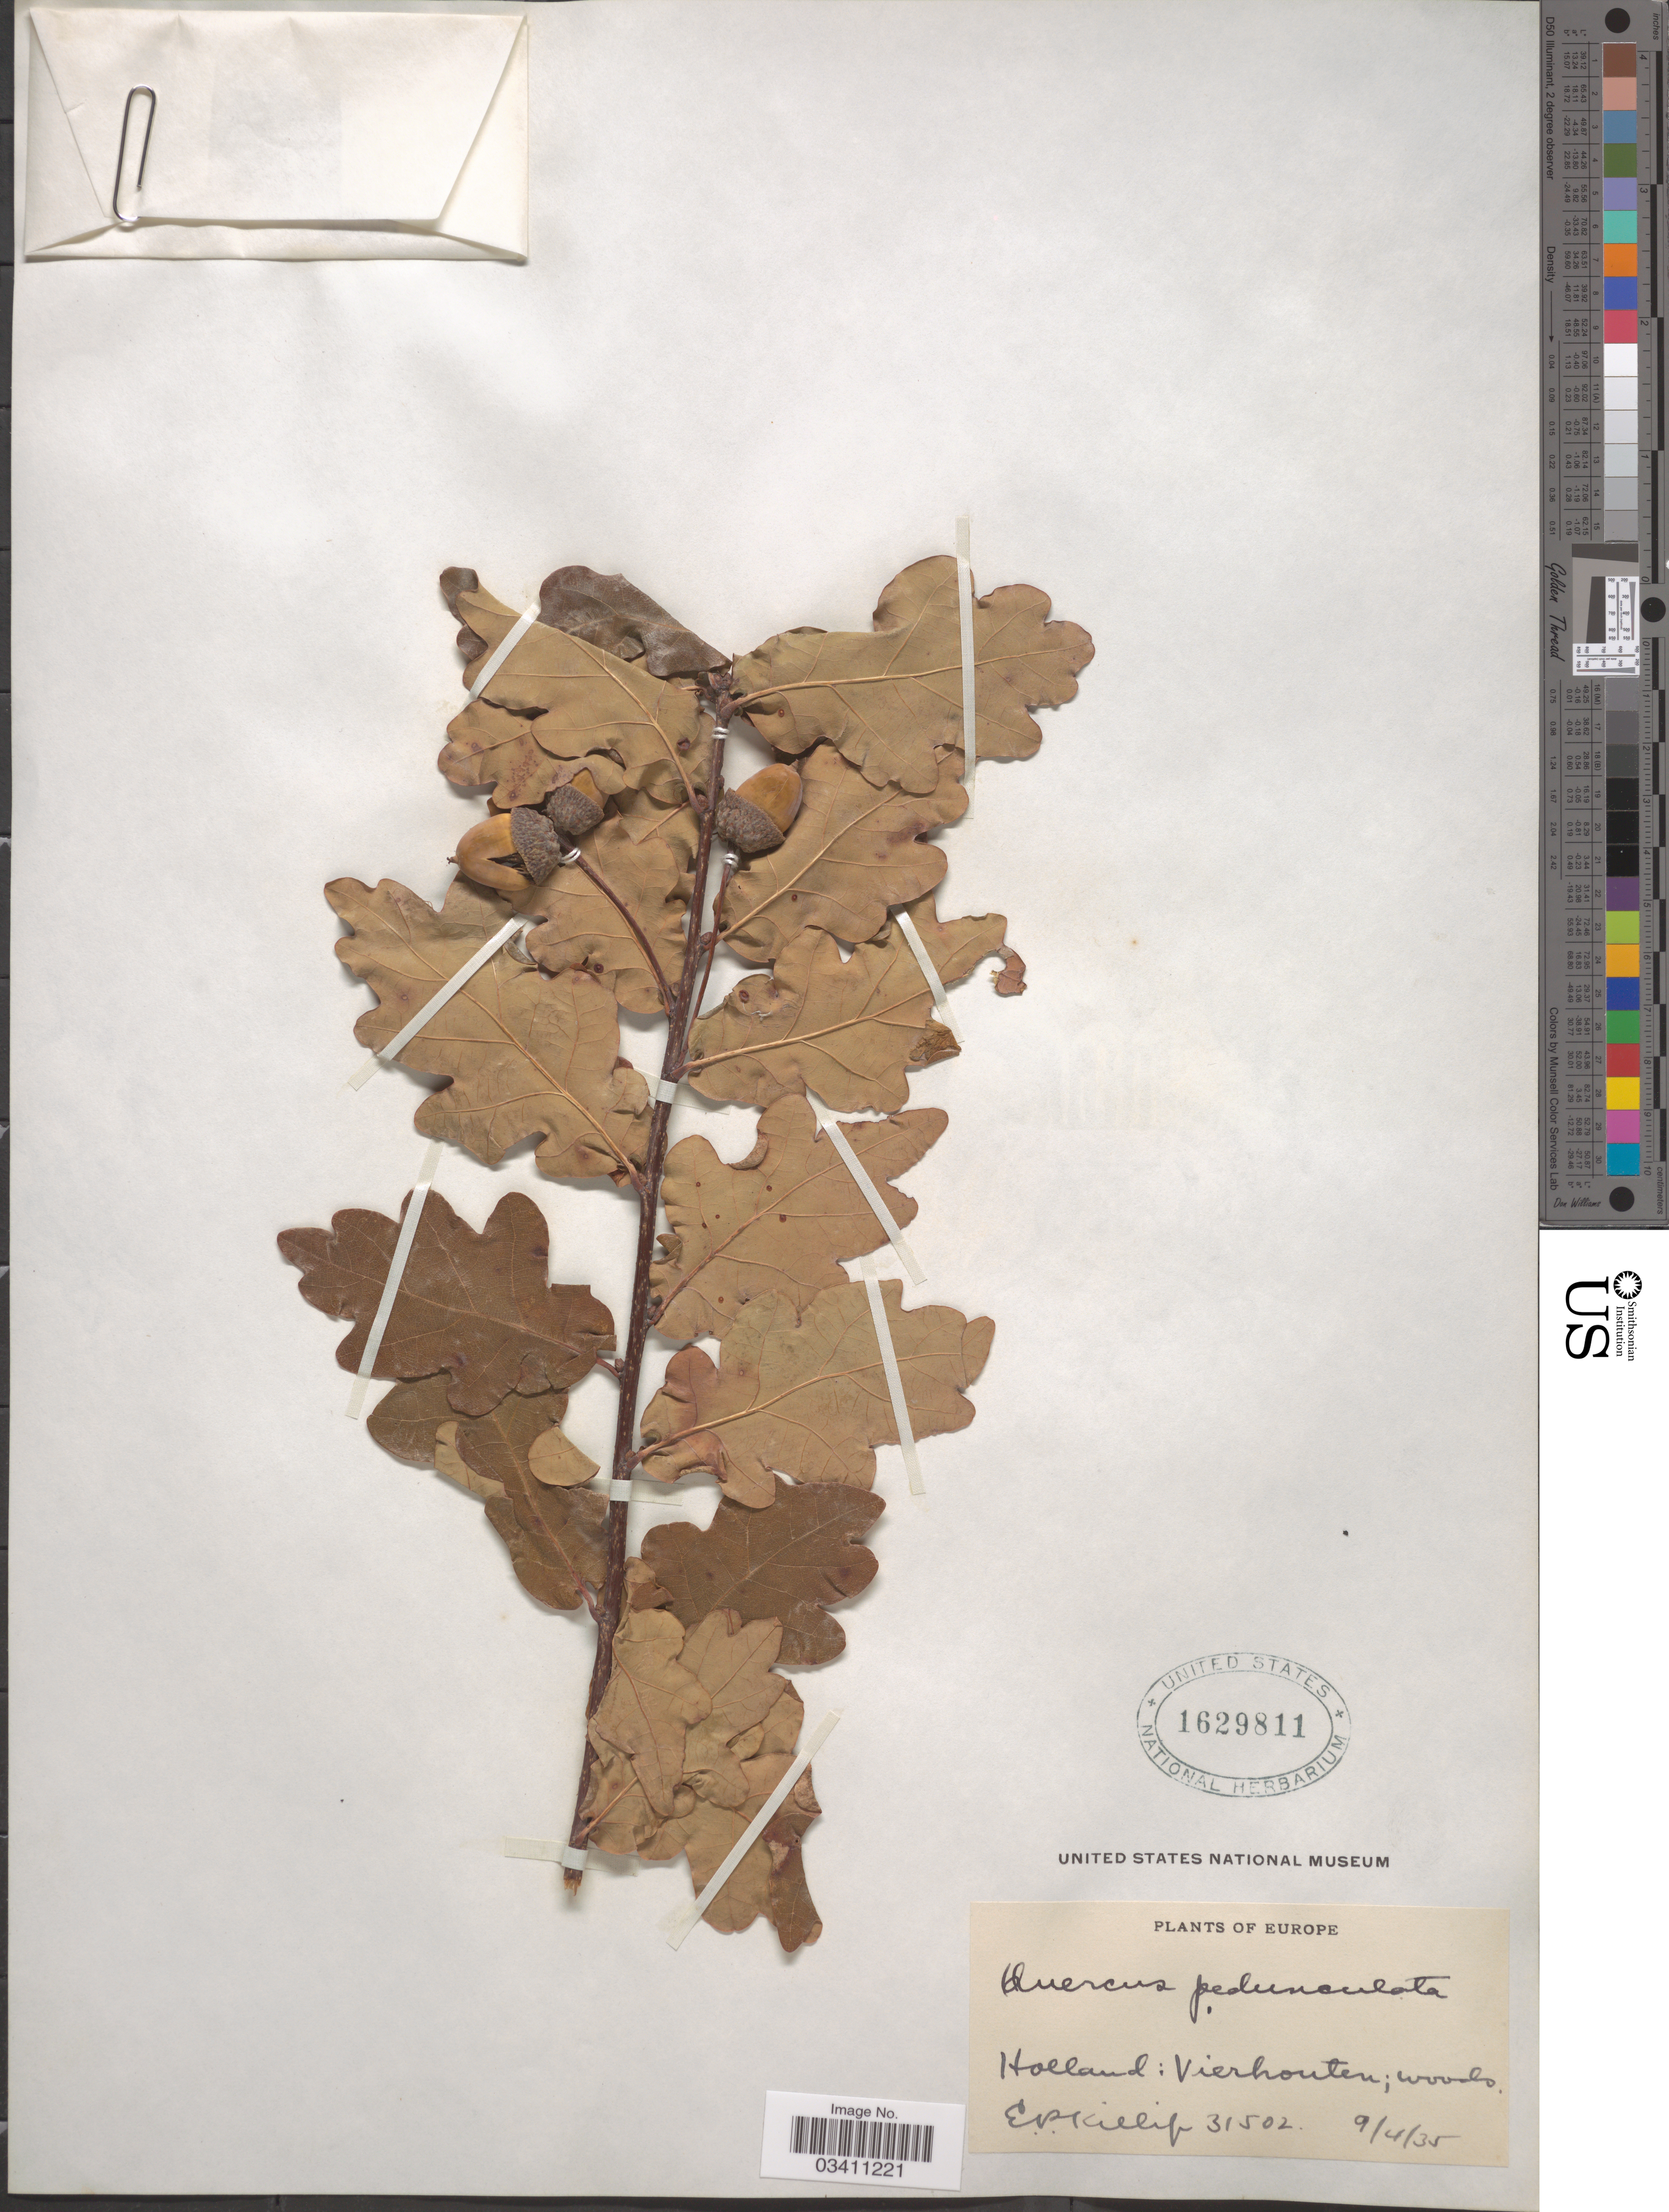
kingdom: Plantae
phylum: Tracheophyta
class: Magnoliopsida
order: Fagales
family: Fagaceae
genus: Quercus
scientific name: Quercus robur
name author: L.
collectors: E. P. Killip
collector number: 31502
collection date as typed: Transcribed d/m/y: 9/4/35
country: Netherlands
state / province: Gelderland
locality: Holland: Vierhouten.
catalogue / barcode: US 1629811